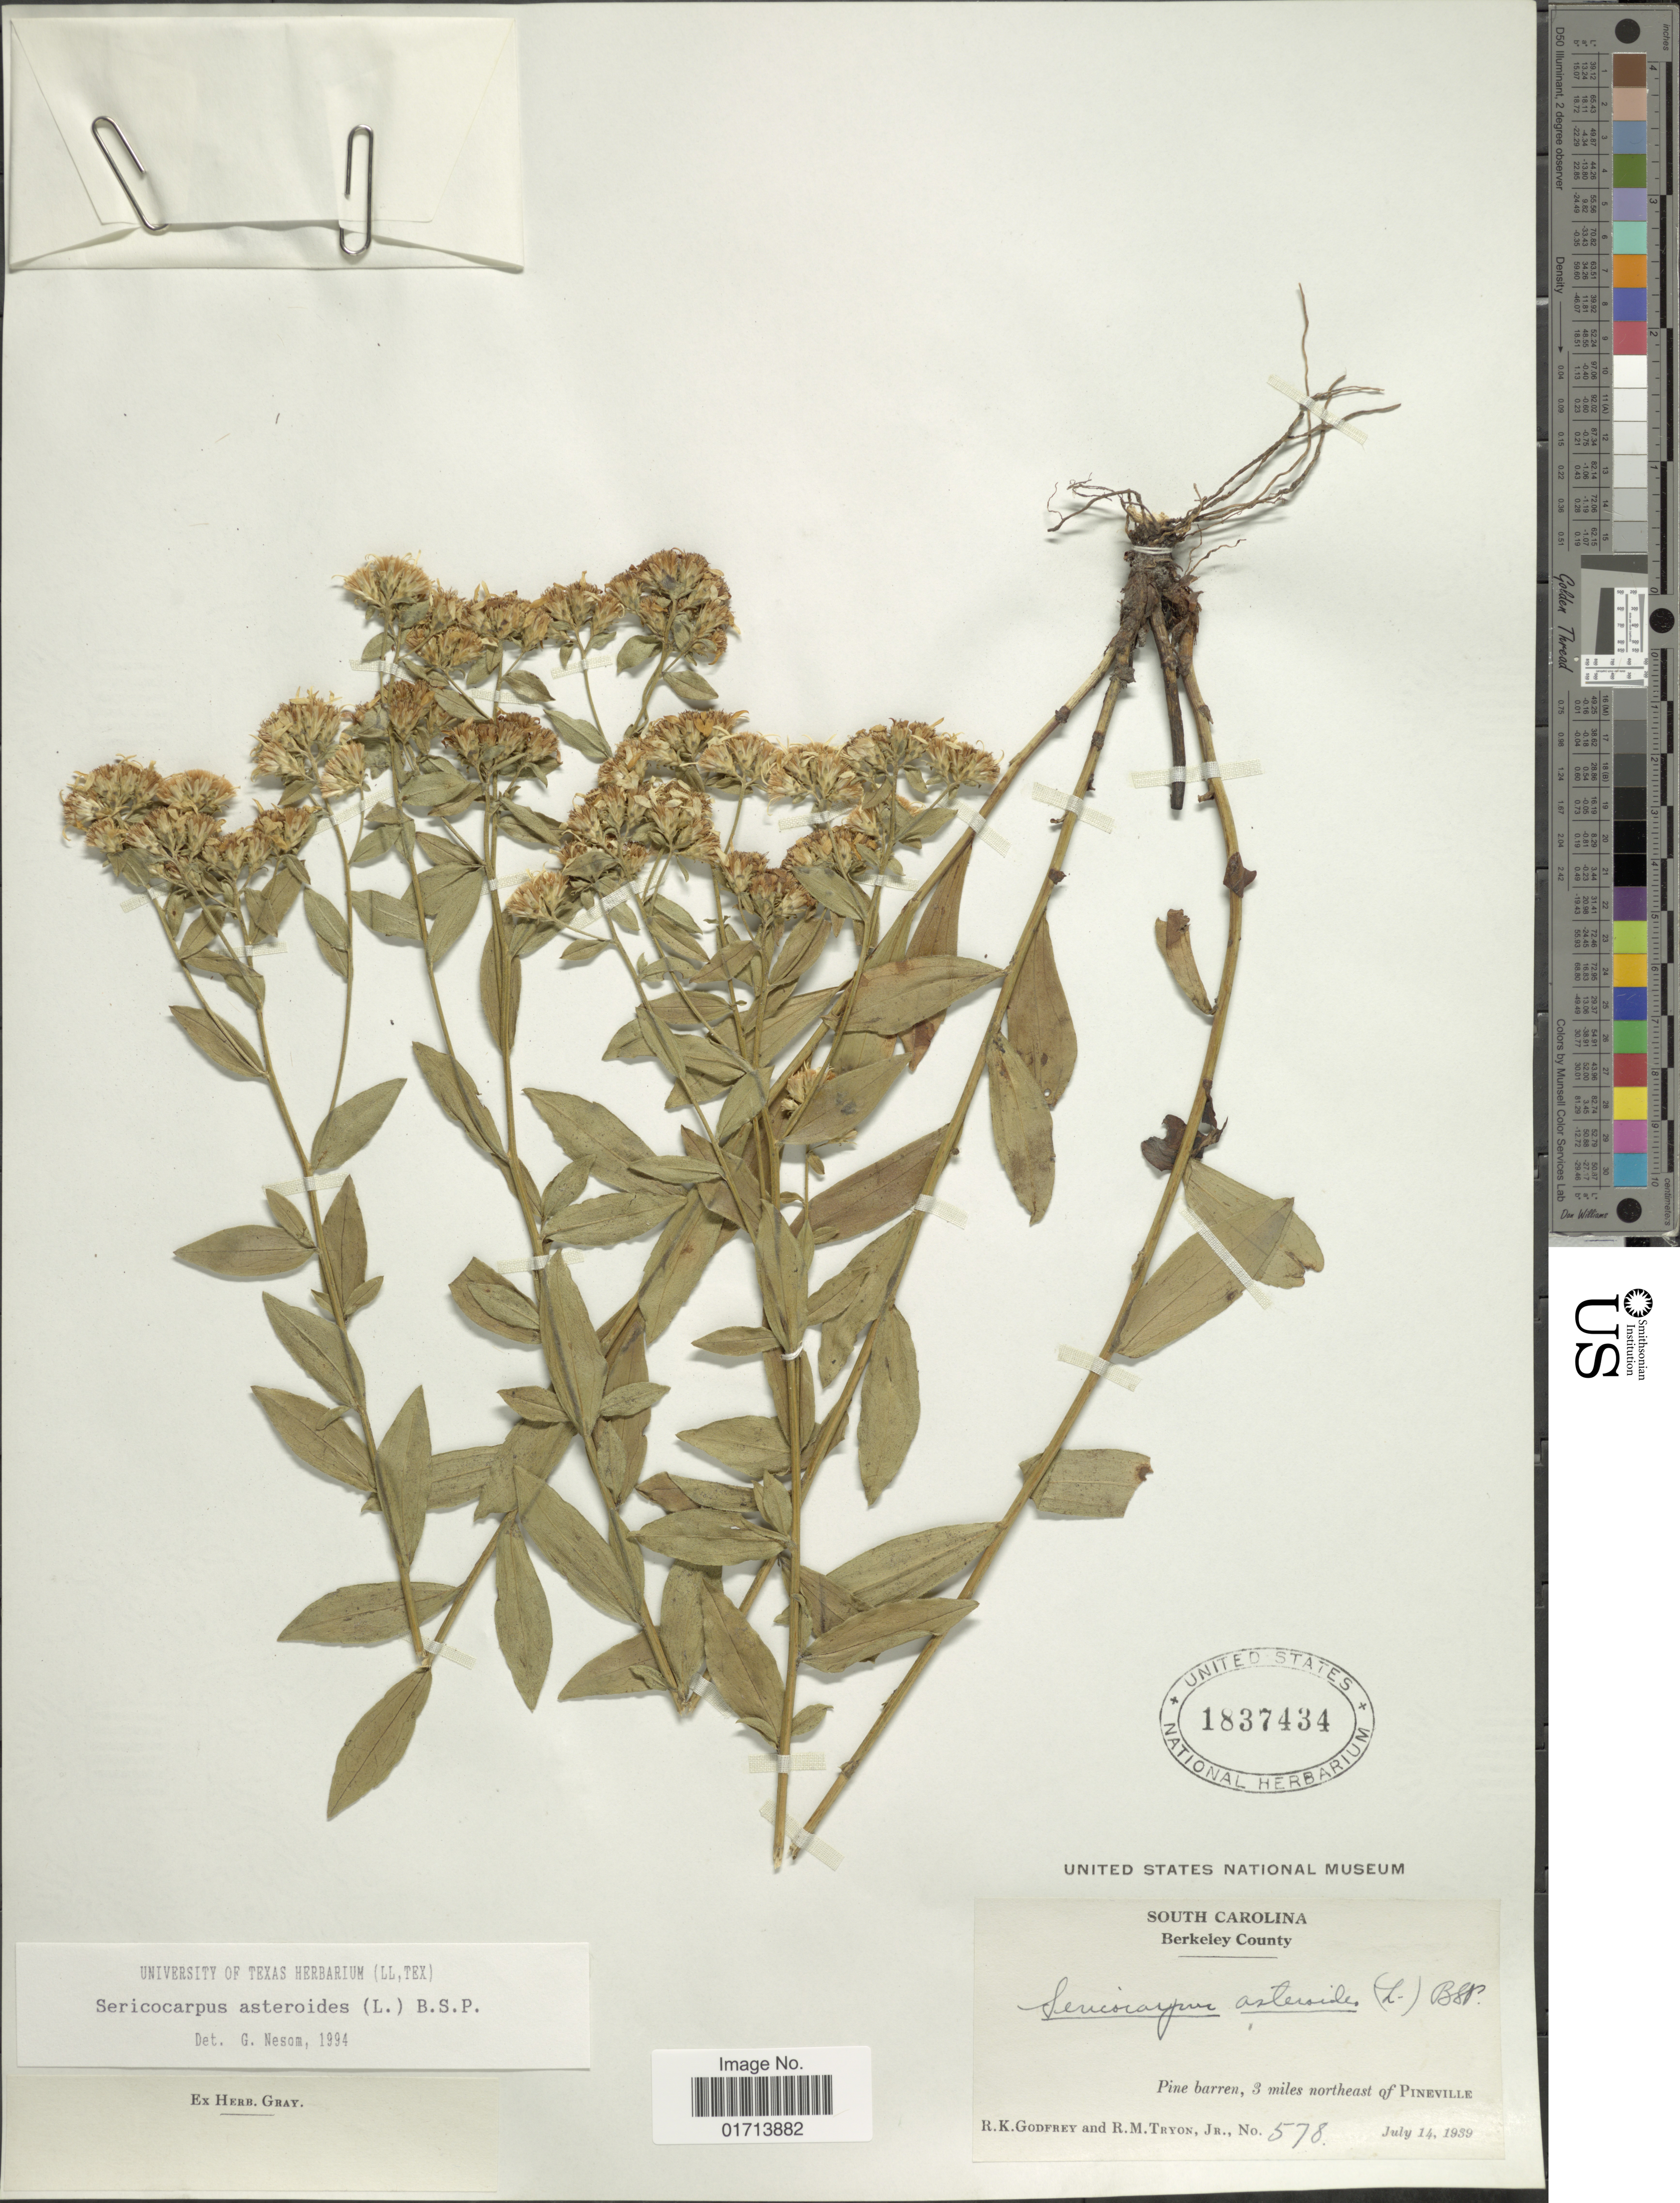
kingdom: Plantae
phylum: Tracheophyta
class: Magnoliopsida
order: Asterales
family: Asteraceae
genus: Sericocarpus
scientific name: Sericocarpus asteroides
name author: (L.) Britton, Stearns & Poggenb.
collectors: R. K. Godfrey & R. M. Tryon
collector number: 578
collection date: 1939-07-14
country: United States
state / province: South Carolina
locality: Berkeley County, 3 miles northeast of Pineville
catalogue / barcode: US 1837434